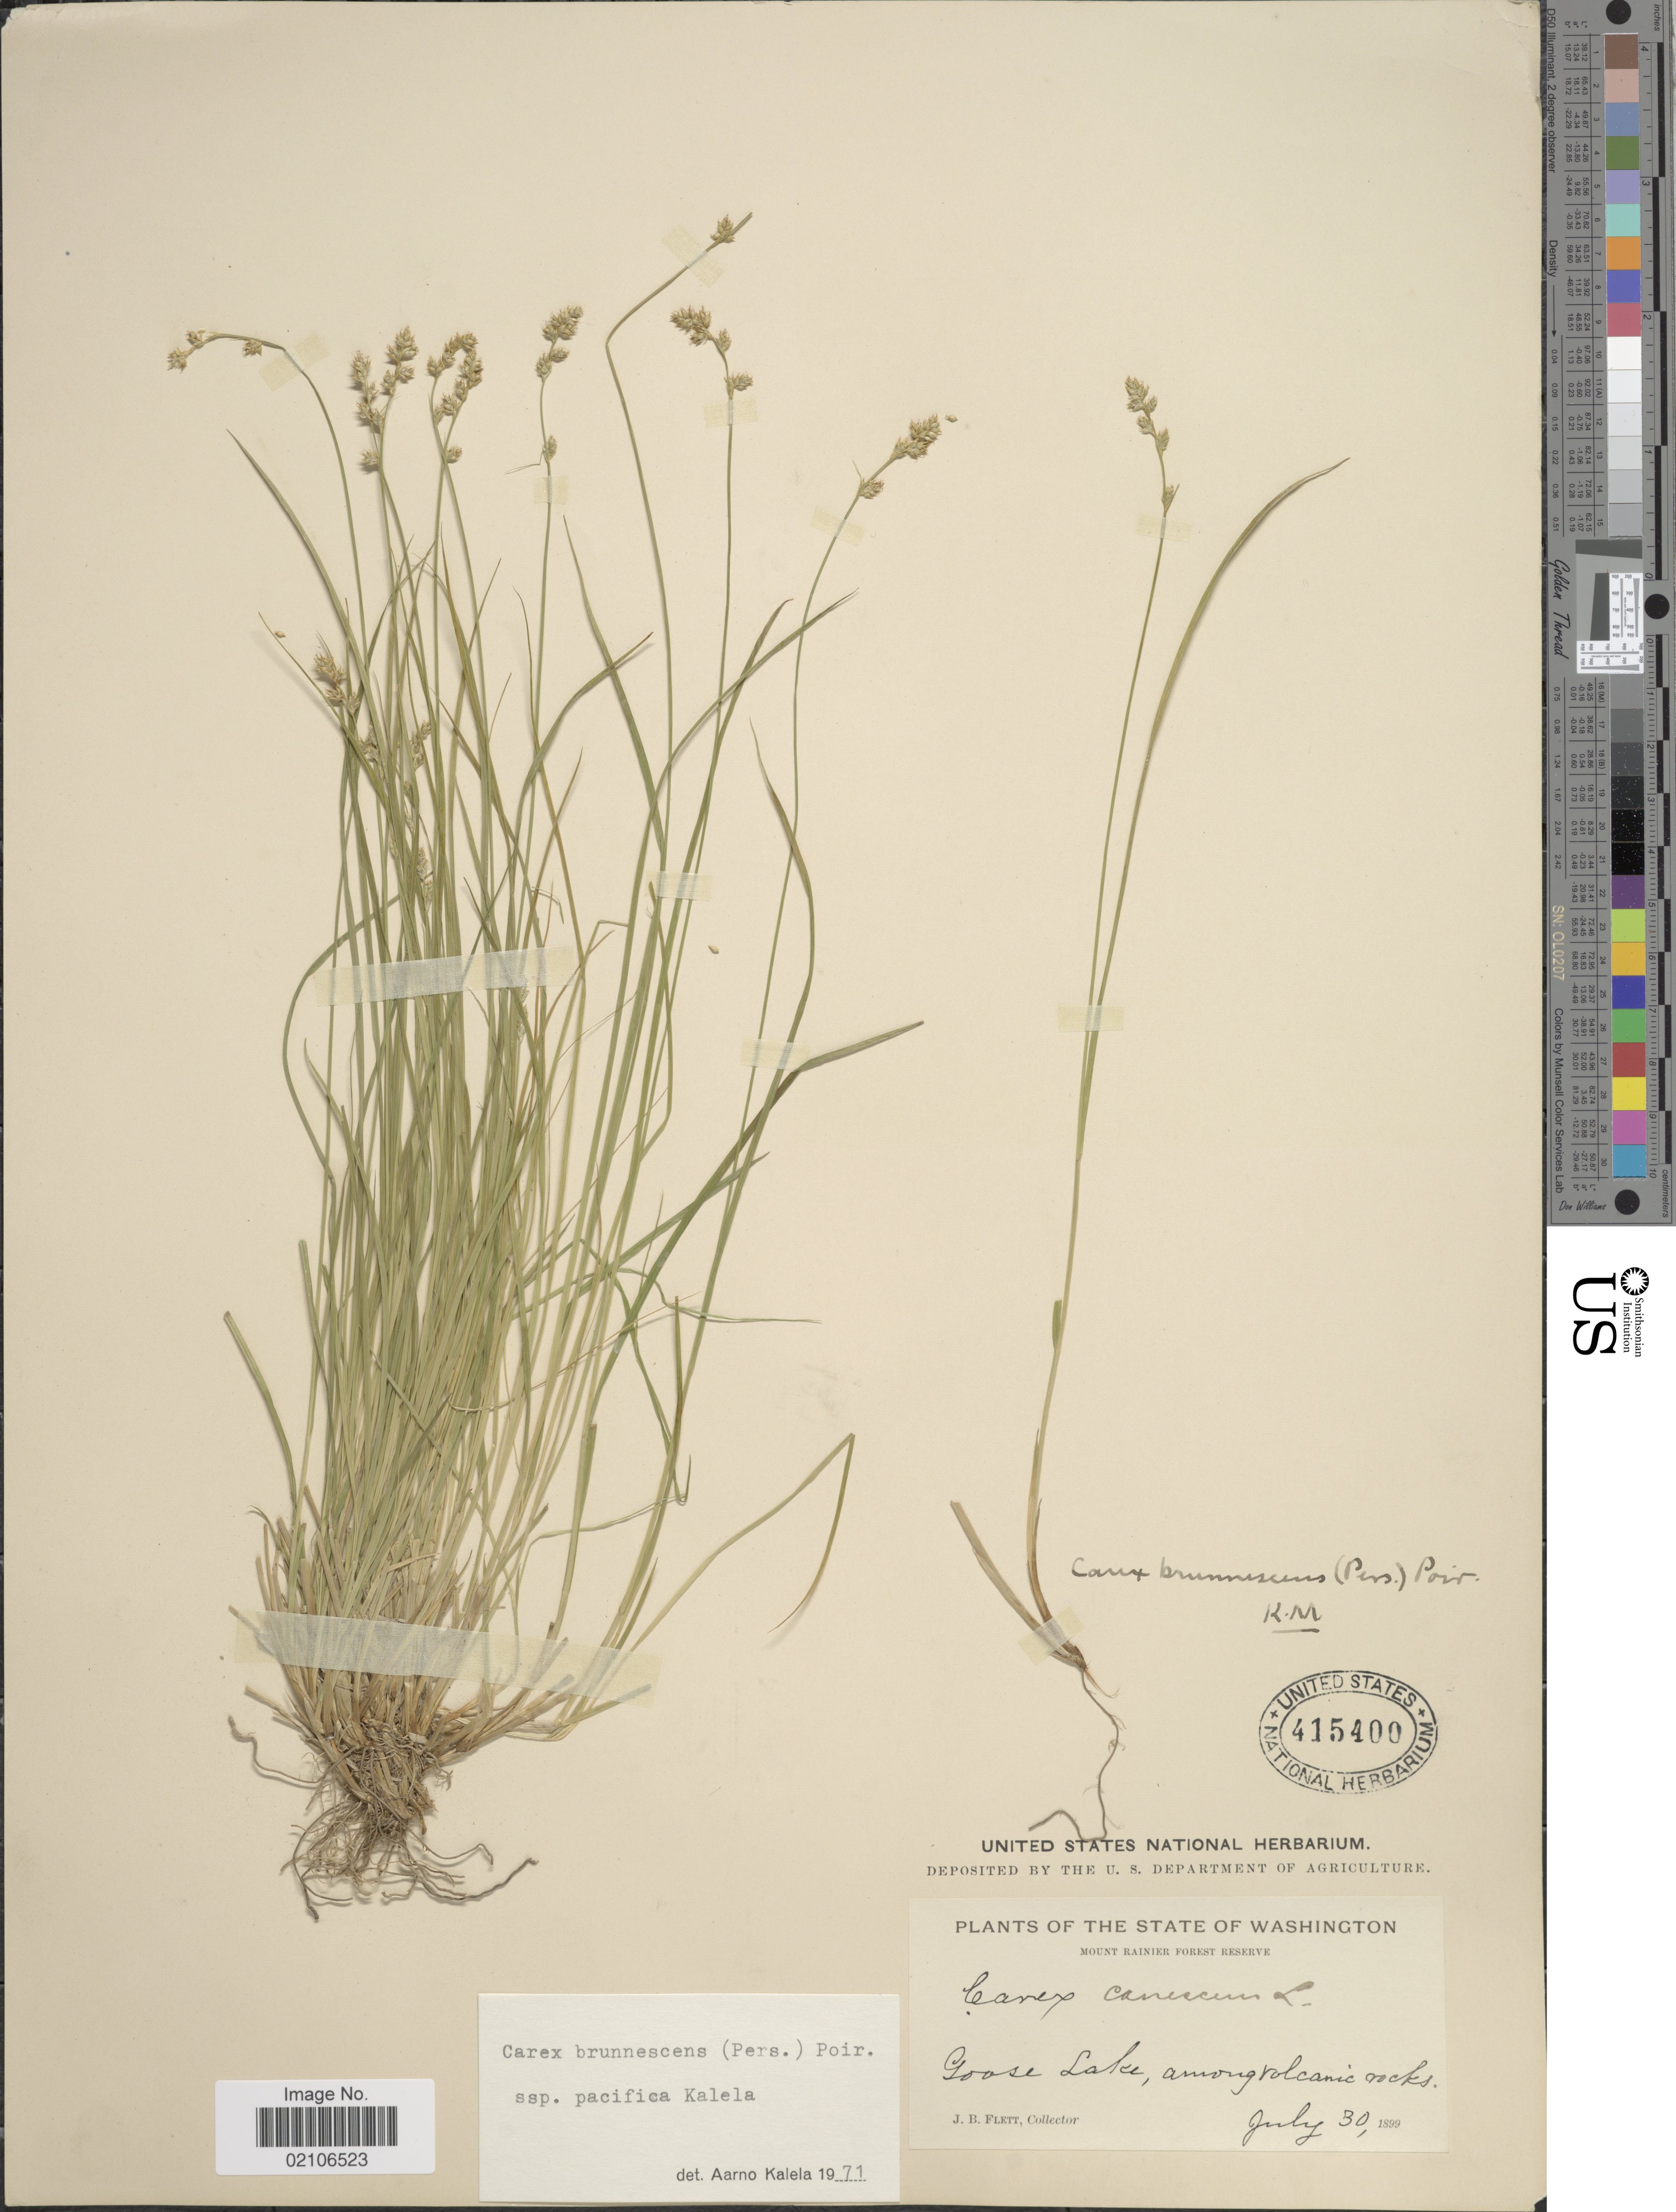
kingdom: Plantae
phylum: Tracheophyta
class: Liliopsida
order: Poales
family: Cyperaceae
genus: Carex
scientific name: Carex brunnescens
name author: (Pers.) Poir.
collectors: J. Flett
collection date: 1899-07-30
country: United States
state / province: Washington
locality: Mount Rainier Forest Reserve, Goose Lake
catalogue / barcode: US 415400